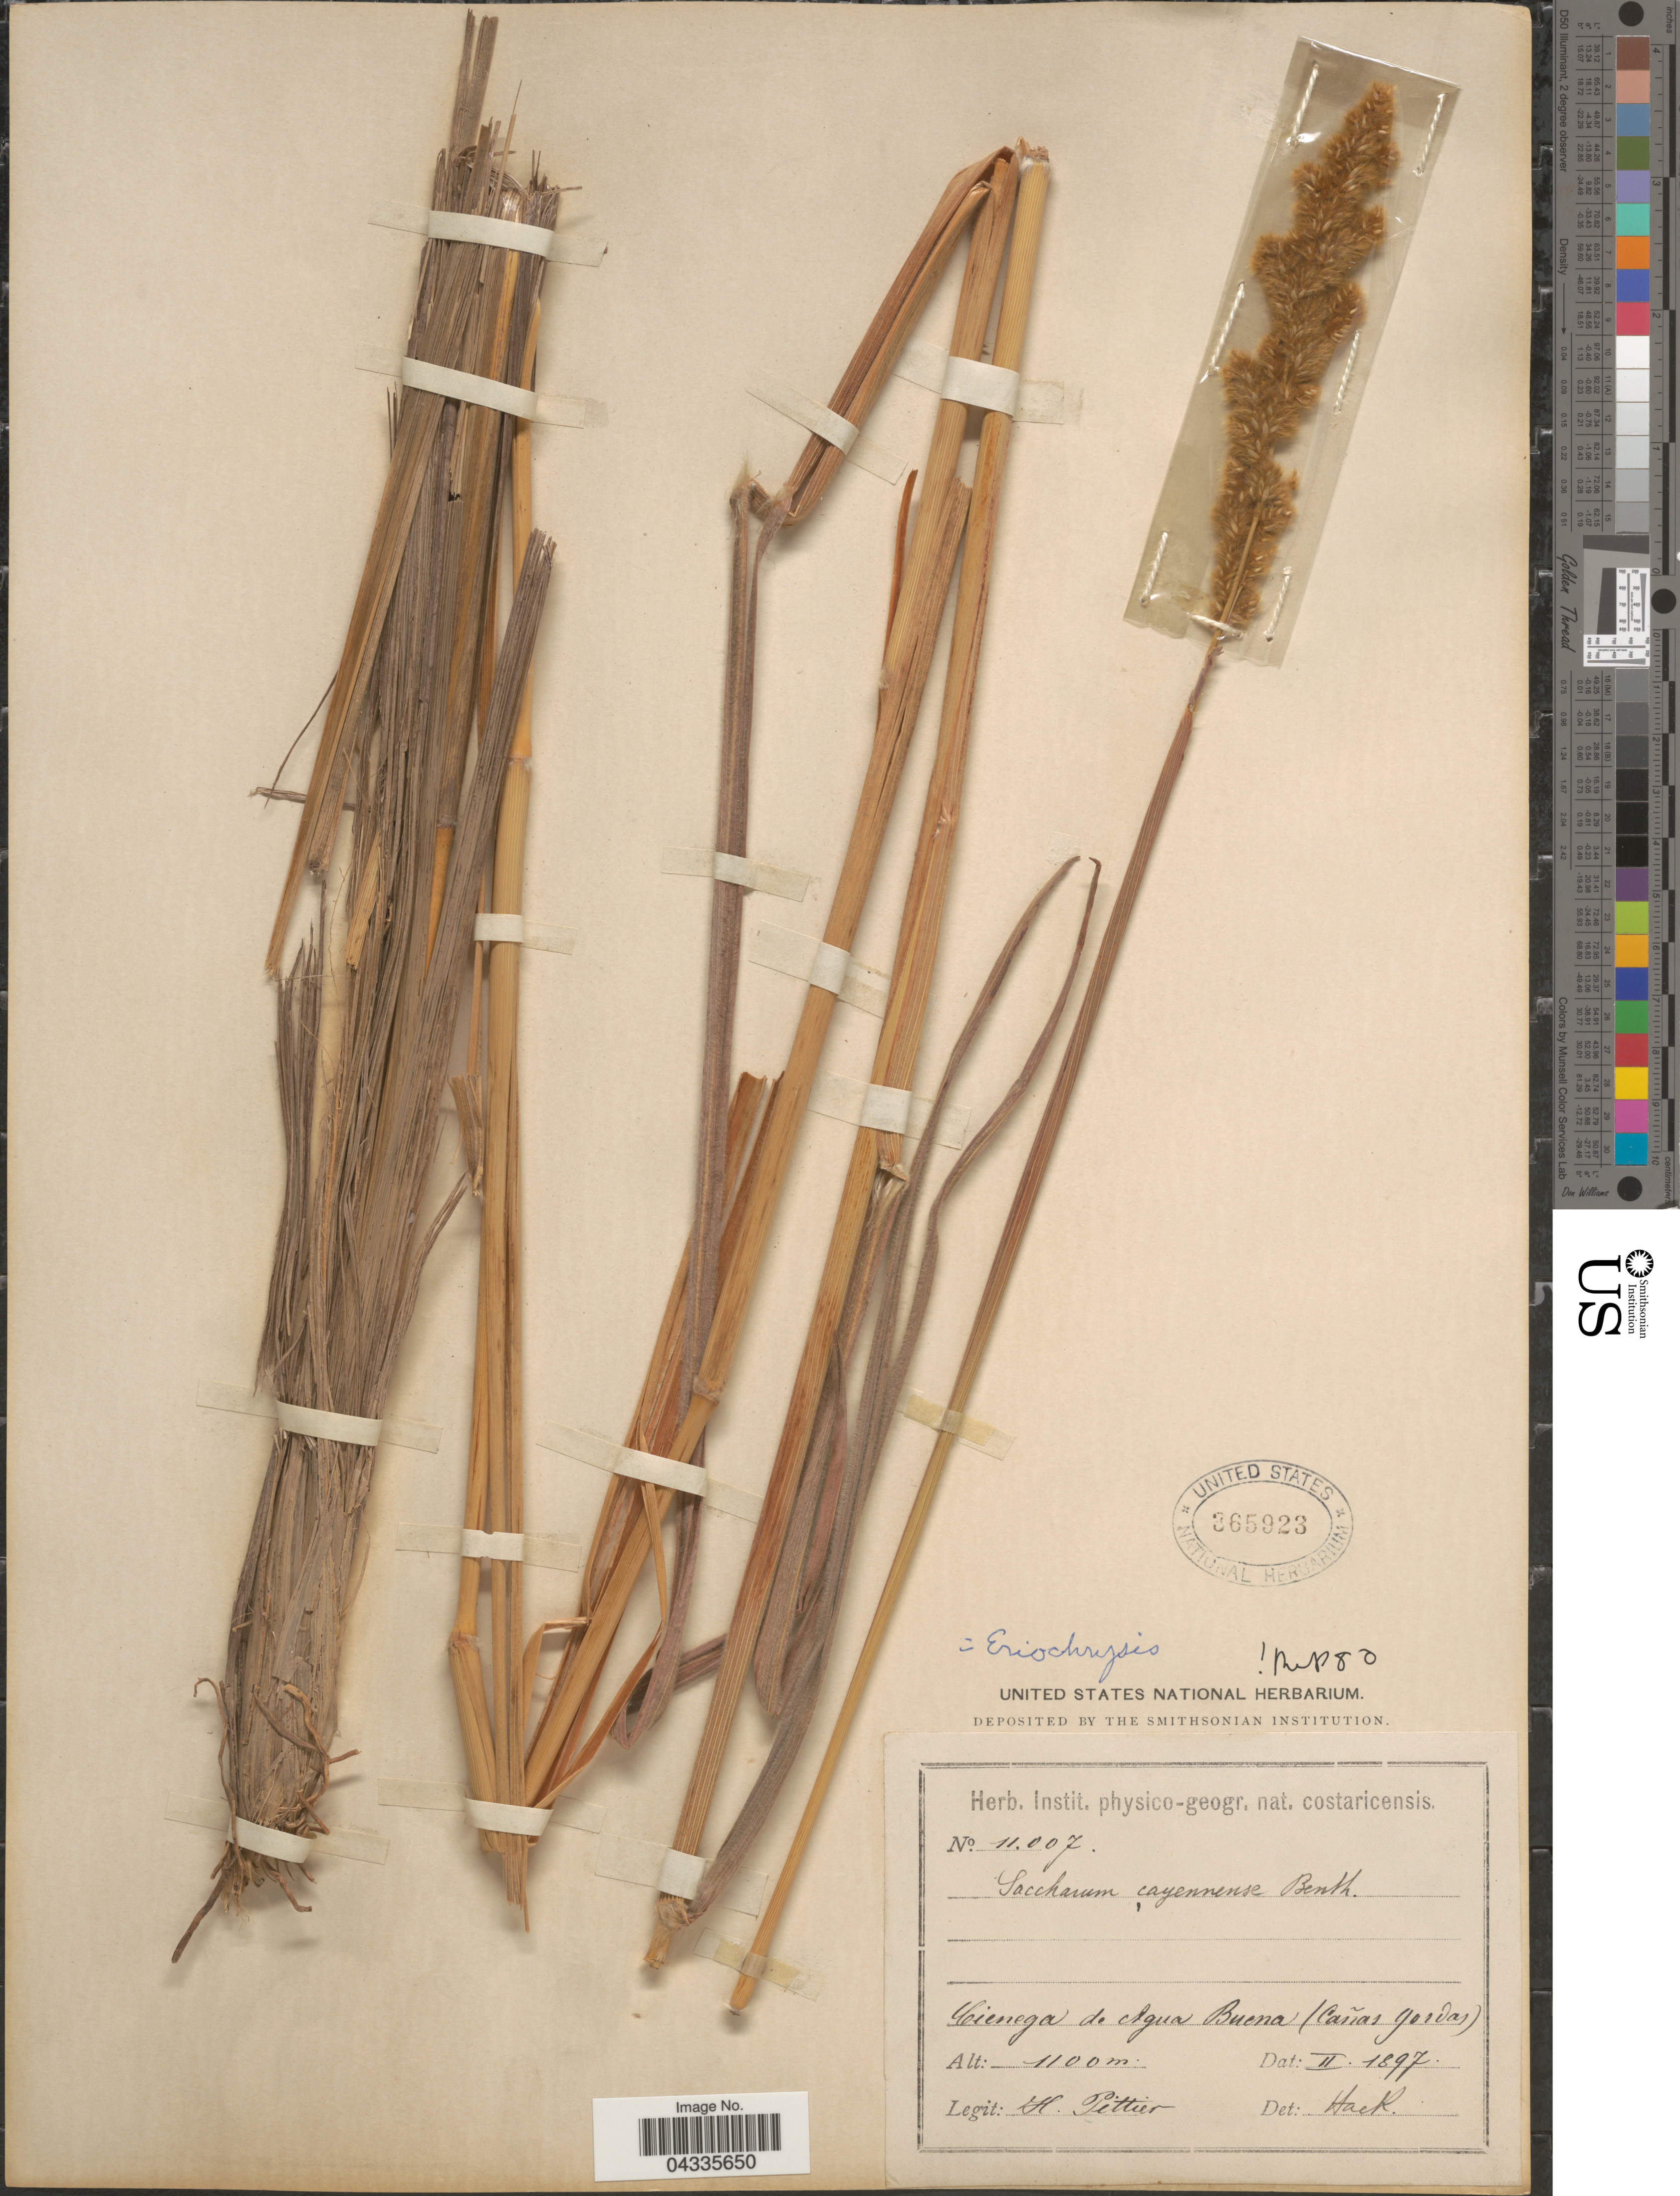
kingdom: Plantae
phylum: Tracheophyta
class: Liliopsida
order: Poales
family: Poaceae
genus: Eriochrysis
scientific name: Eriochrysis cayennensis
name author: P. Beauv.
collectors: H. F. Pittier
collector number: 11007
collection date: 1897-02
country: Costa Rica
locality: Cienega de Agua Buena (Cañas Gordas).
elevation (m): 1100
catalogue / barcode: US 365923